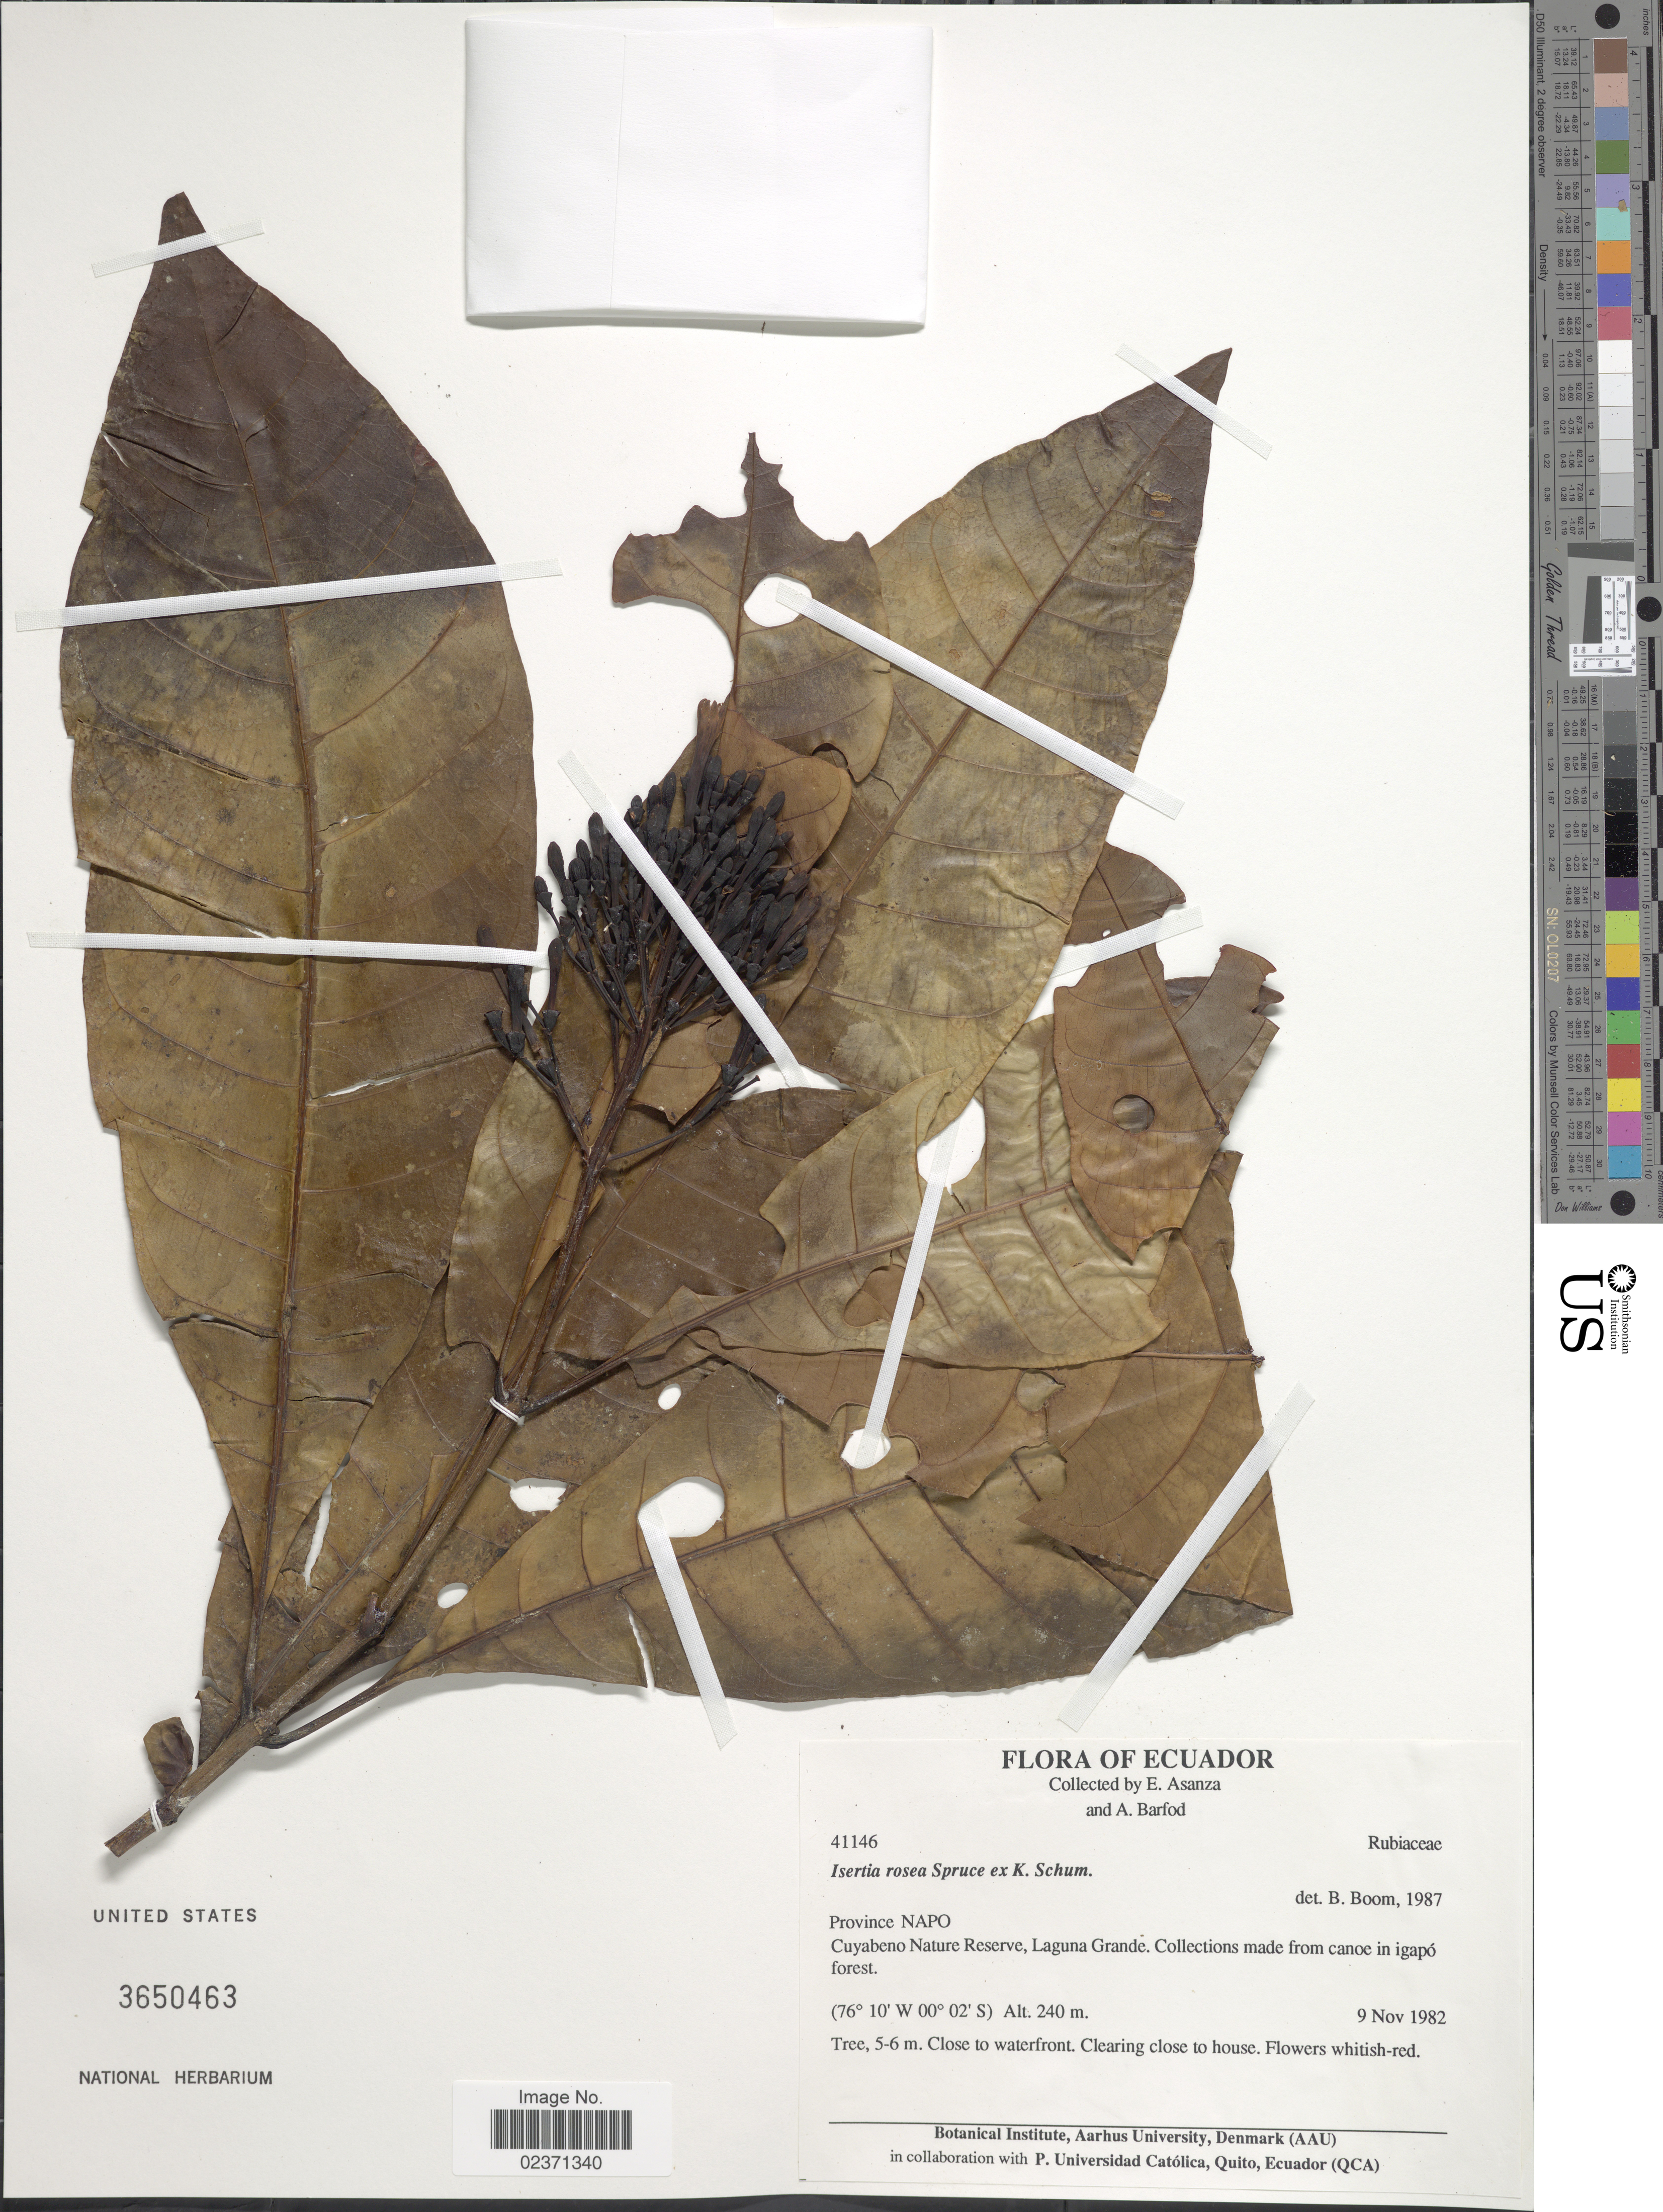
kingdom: Plantae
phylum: Tracheophyta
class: Magnoliopsida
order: Gentianales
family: Rubiaceae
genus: Isertia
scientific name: Isertia rosea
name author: Spruce ex K. Schum.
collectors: E. Asanza & A. Barfod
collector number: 41146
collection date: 1982-11-09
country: Ecuador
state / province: Napo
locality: Province Napo. Cuyobeno Nature Reserve, Laguna Grande. Collections made from canoe in igapo forest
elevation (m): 240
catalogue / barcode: US 3650463